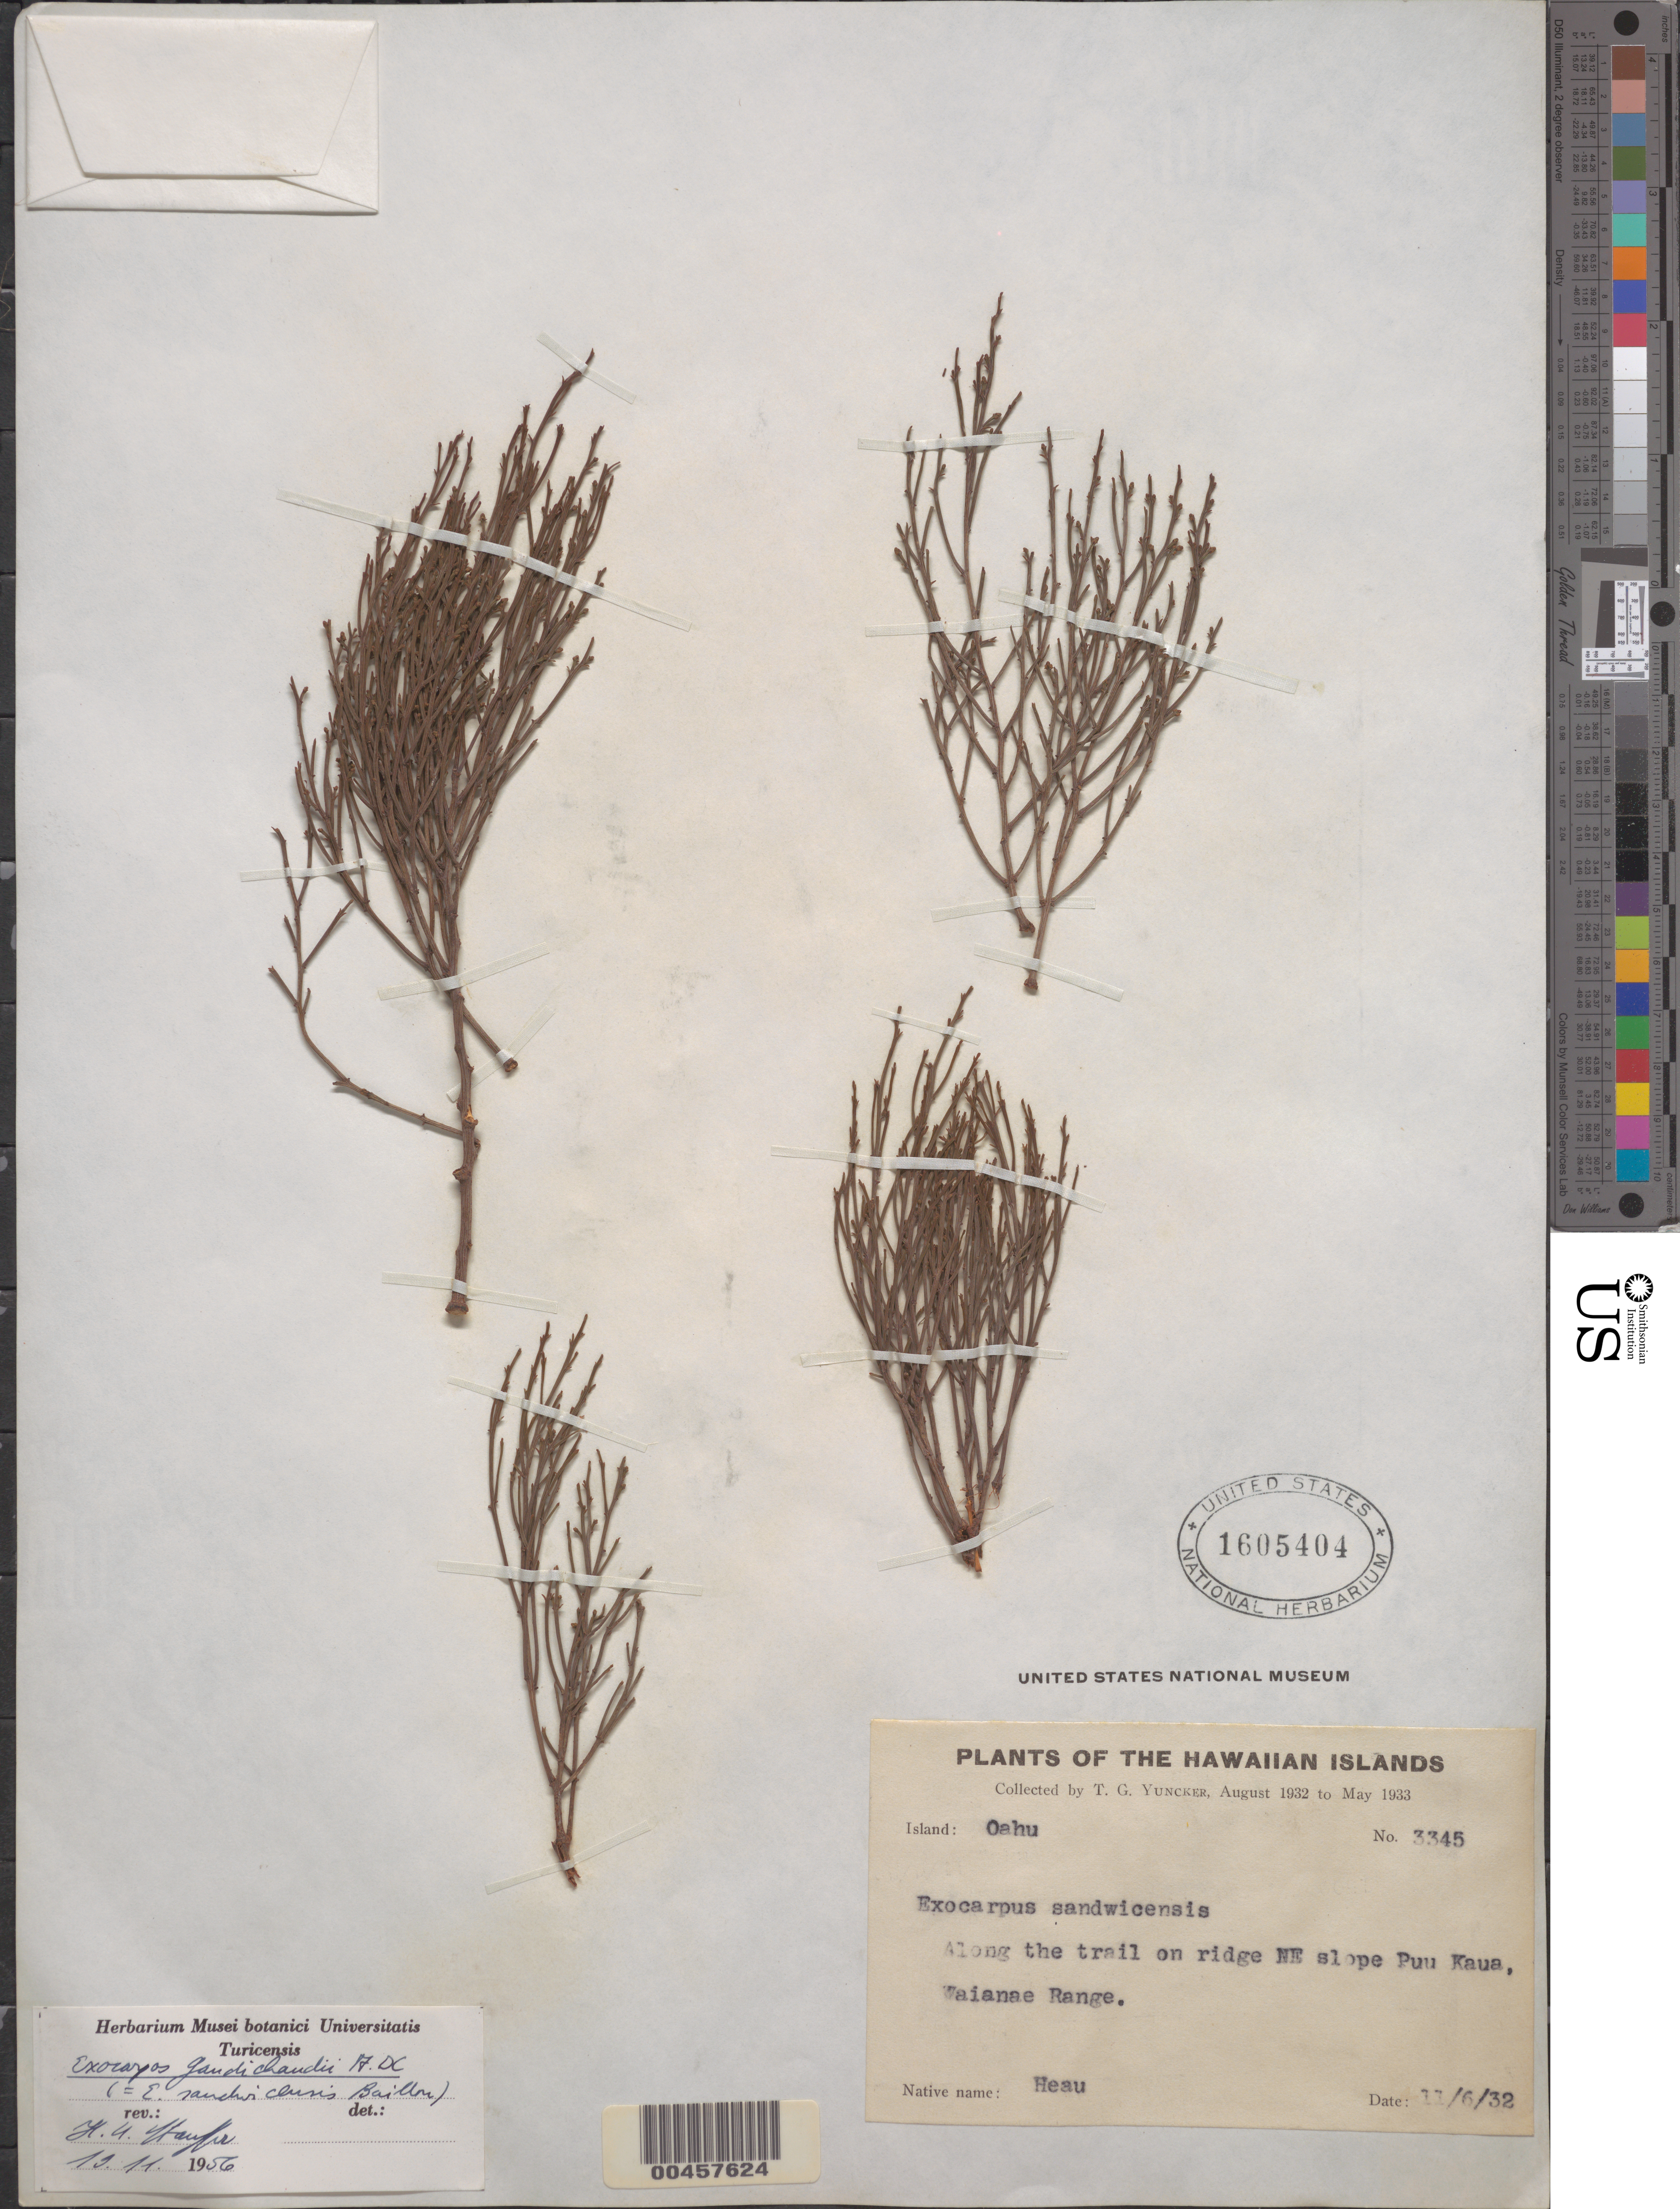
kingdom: Plantae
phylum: Tracheophyta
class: Magnoliopsida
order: Santalales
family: Santalaceae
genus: Exocarpos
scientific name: Exocarpos gaudichaudii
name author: A. DC.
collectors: T. G. Yuncker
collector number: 3345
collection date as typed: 6 Nov 1932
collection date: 1932-11-06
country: United States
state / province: Hawaii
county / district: Honolulu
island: Oahu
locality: Along the trail on ridge NE slope Puu Kaua, Waianae Range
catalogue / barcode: US 1605404